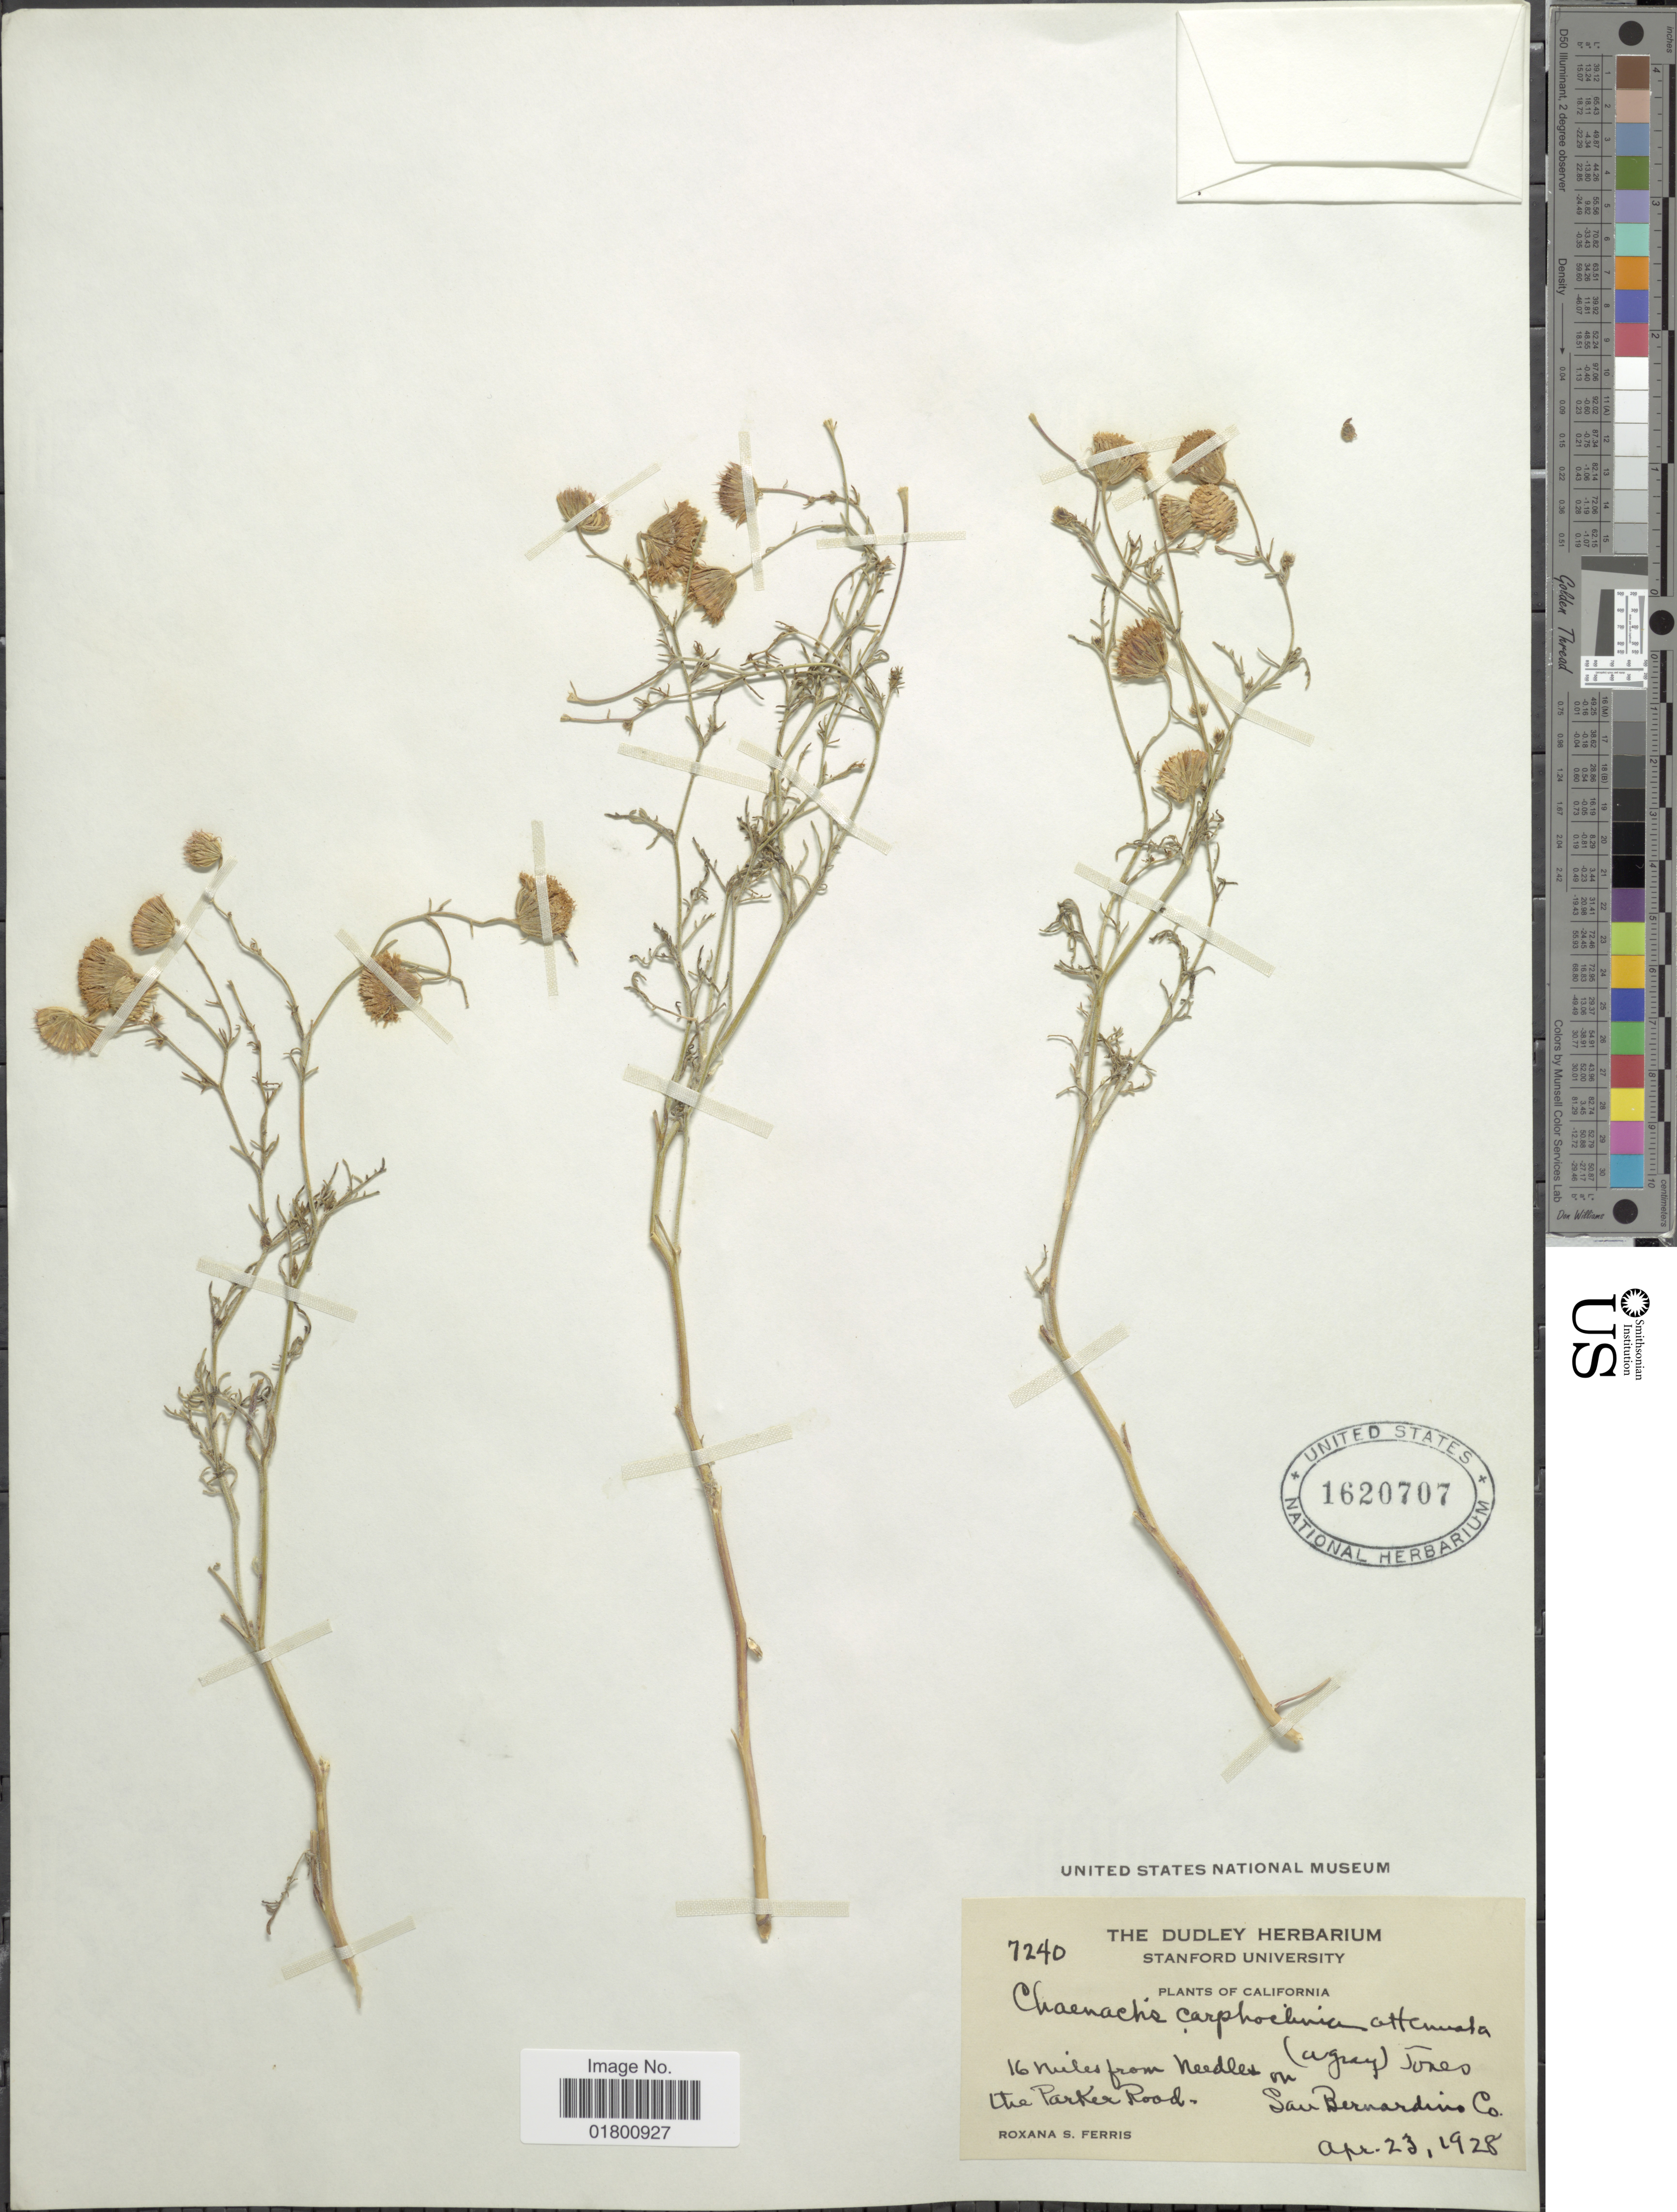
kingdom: Plantae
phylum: Tracheophyta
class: Magnoliopsida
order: Asterales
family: Asteraceae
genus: Chaenactis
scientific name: Chaenactis carphoclinia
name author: A. Gray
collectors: R. S. Ferris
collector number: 7240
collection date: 1928-04-23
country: United States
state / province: California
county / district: San Bernardino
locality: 16 Miles from Needles on the Parker Road, San Bernardino Co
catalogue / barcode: US 1620707